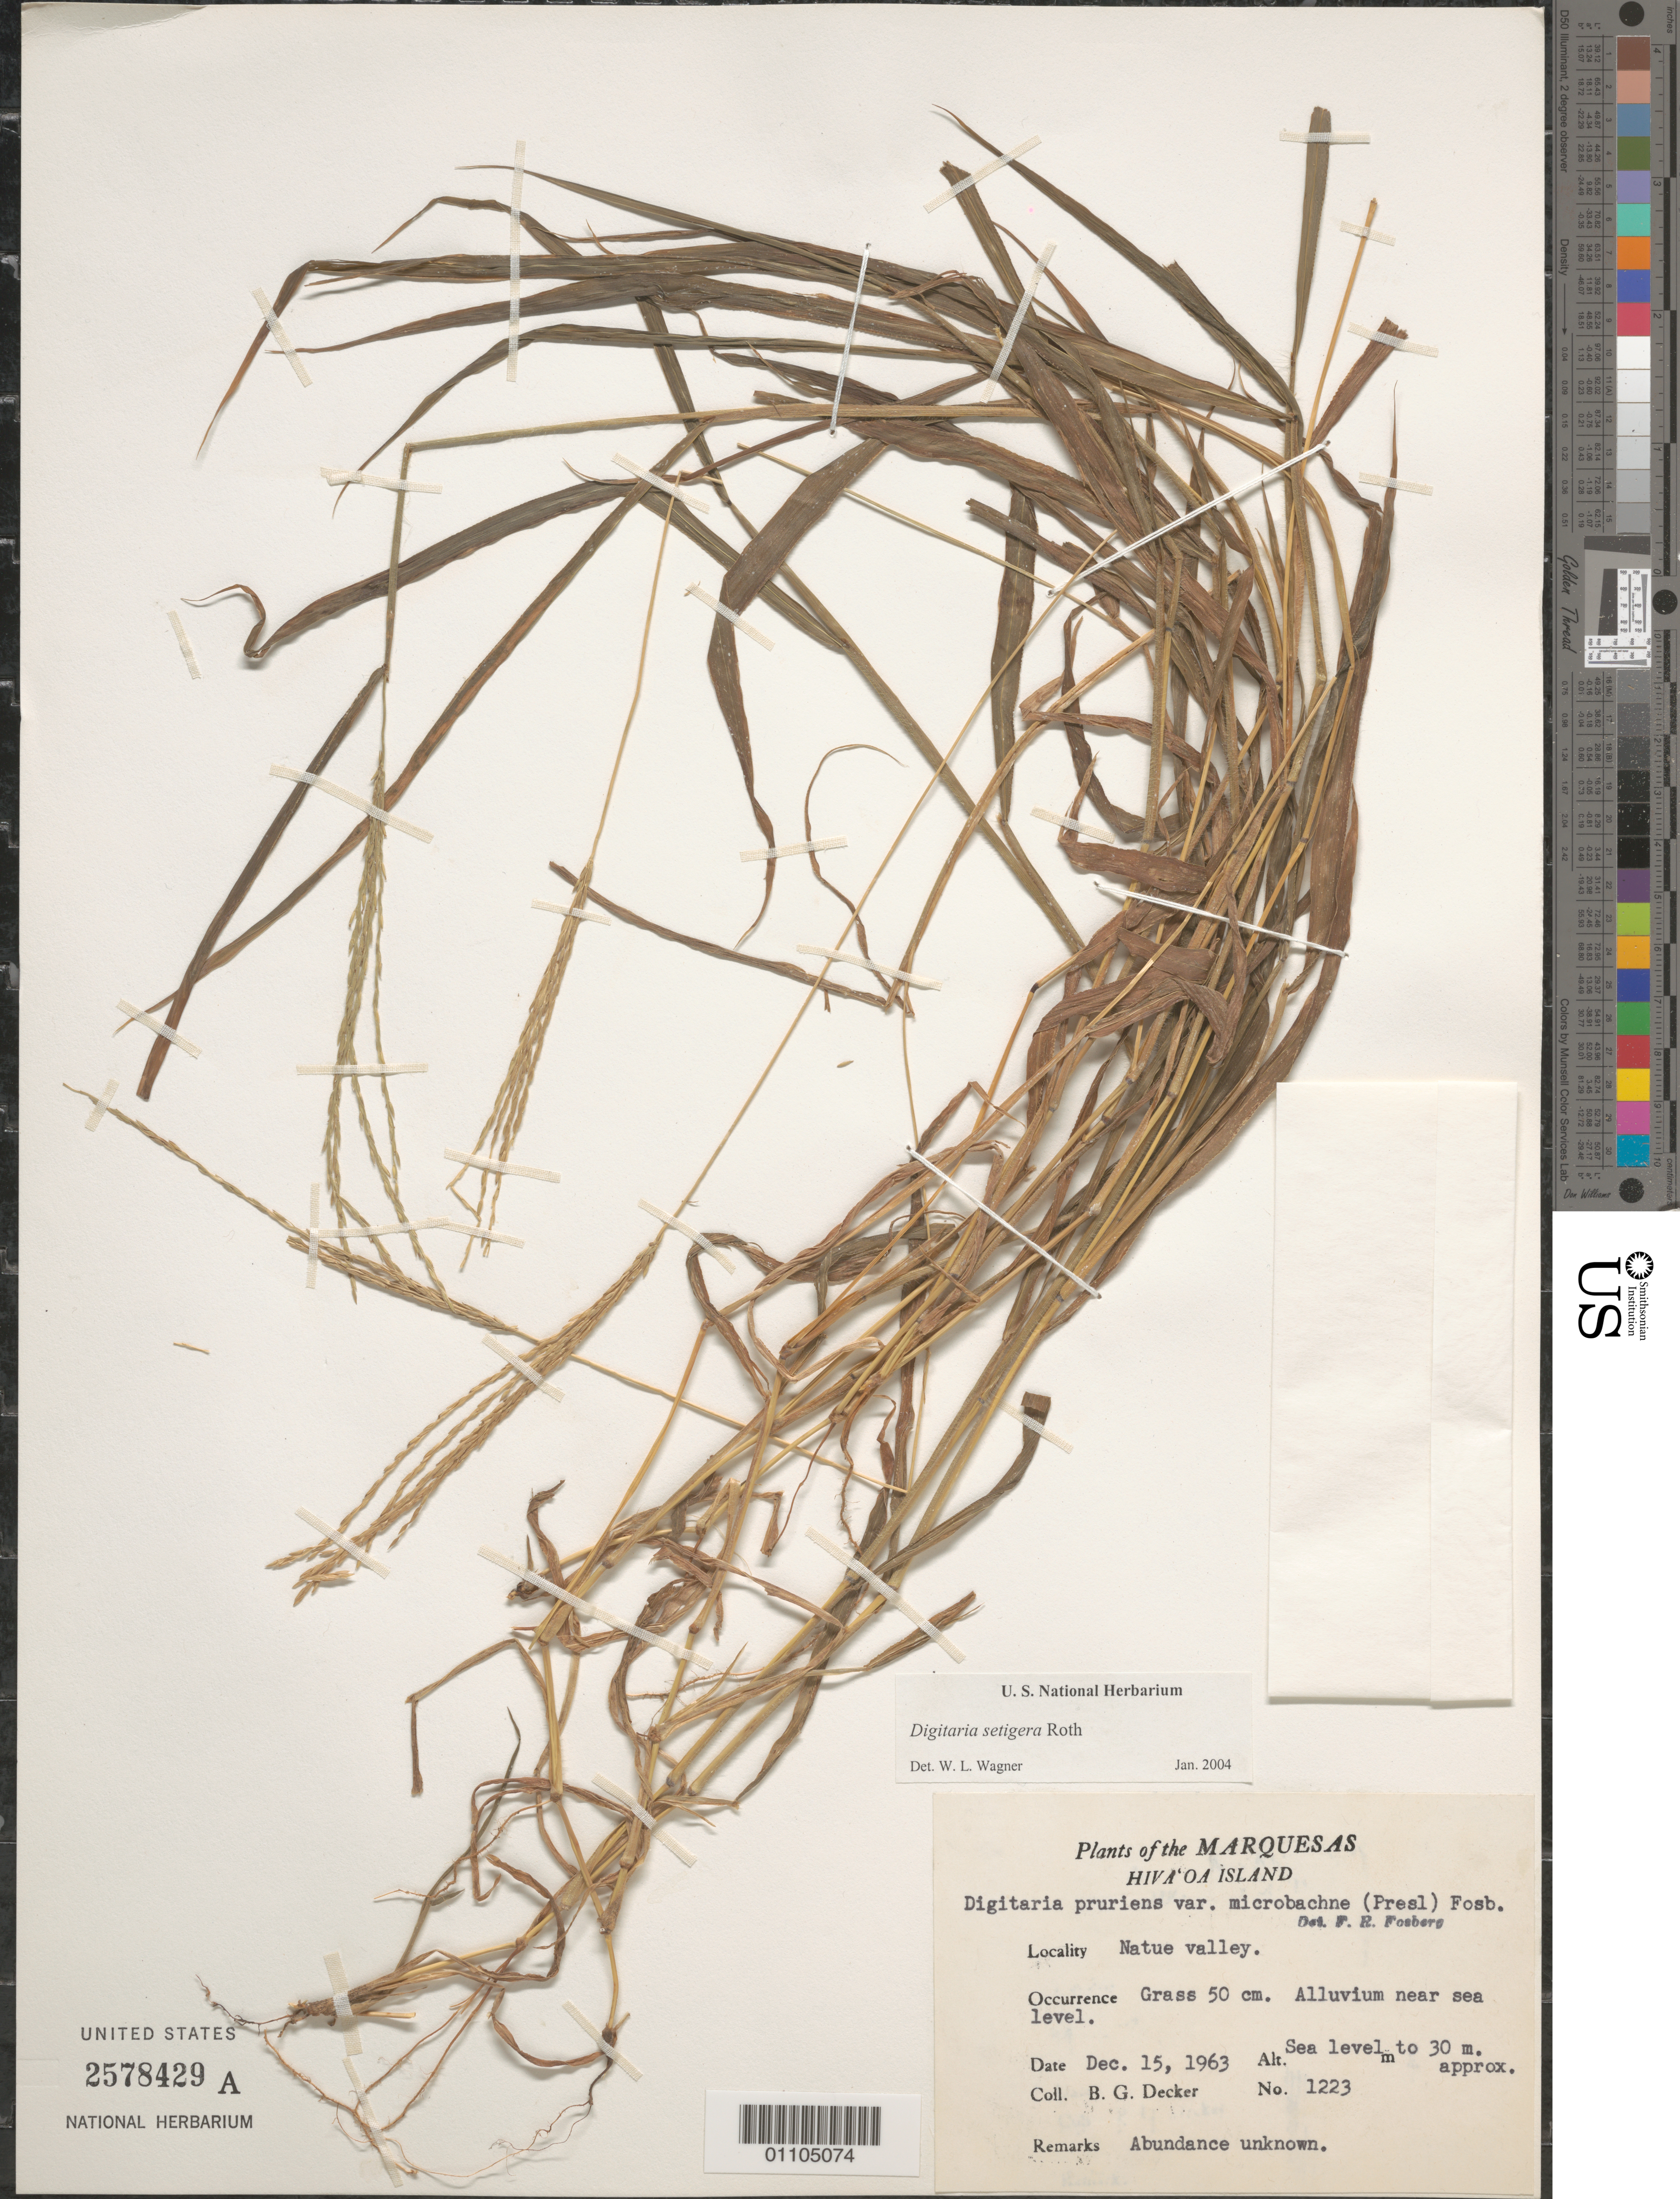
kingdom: Plantae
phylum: Tracheophyta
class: Liliopsida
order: Poales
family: Poaceae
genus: Digitaria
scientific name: Digitaria setigera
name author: Roth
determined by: Wagner, W. L., (BOT), Smithsonian Institution - National Museum of Natural History (UNITED STATES)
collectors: B. G. Decker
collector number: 1223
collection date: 1963-12-15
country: French Polynesia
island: Hiva Oa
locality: Natue valley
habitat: Alluvium near sea level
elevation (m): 0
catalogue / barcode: US 2578429A